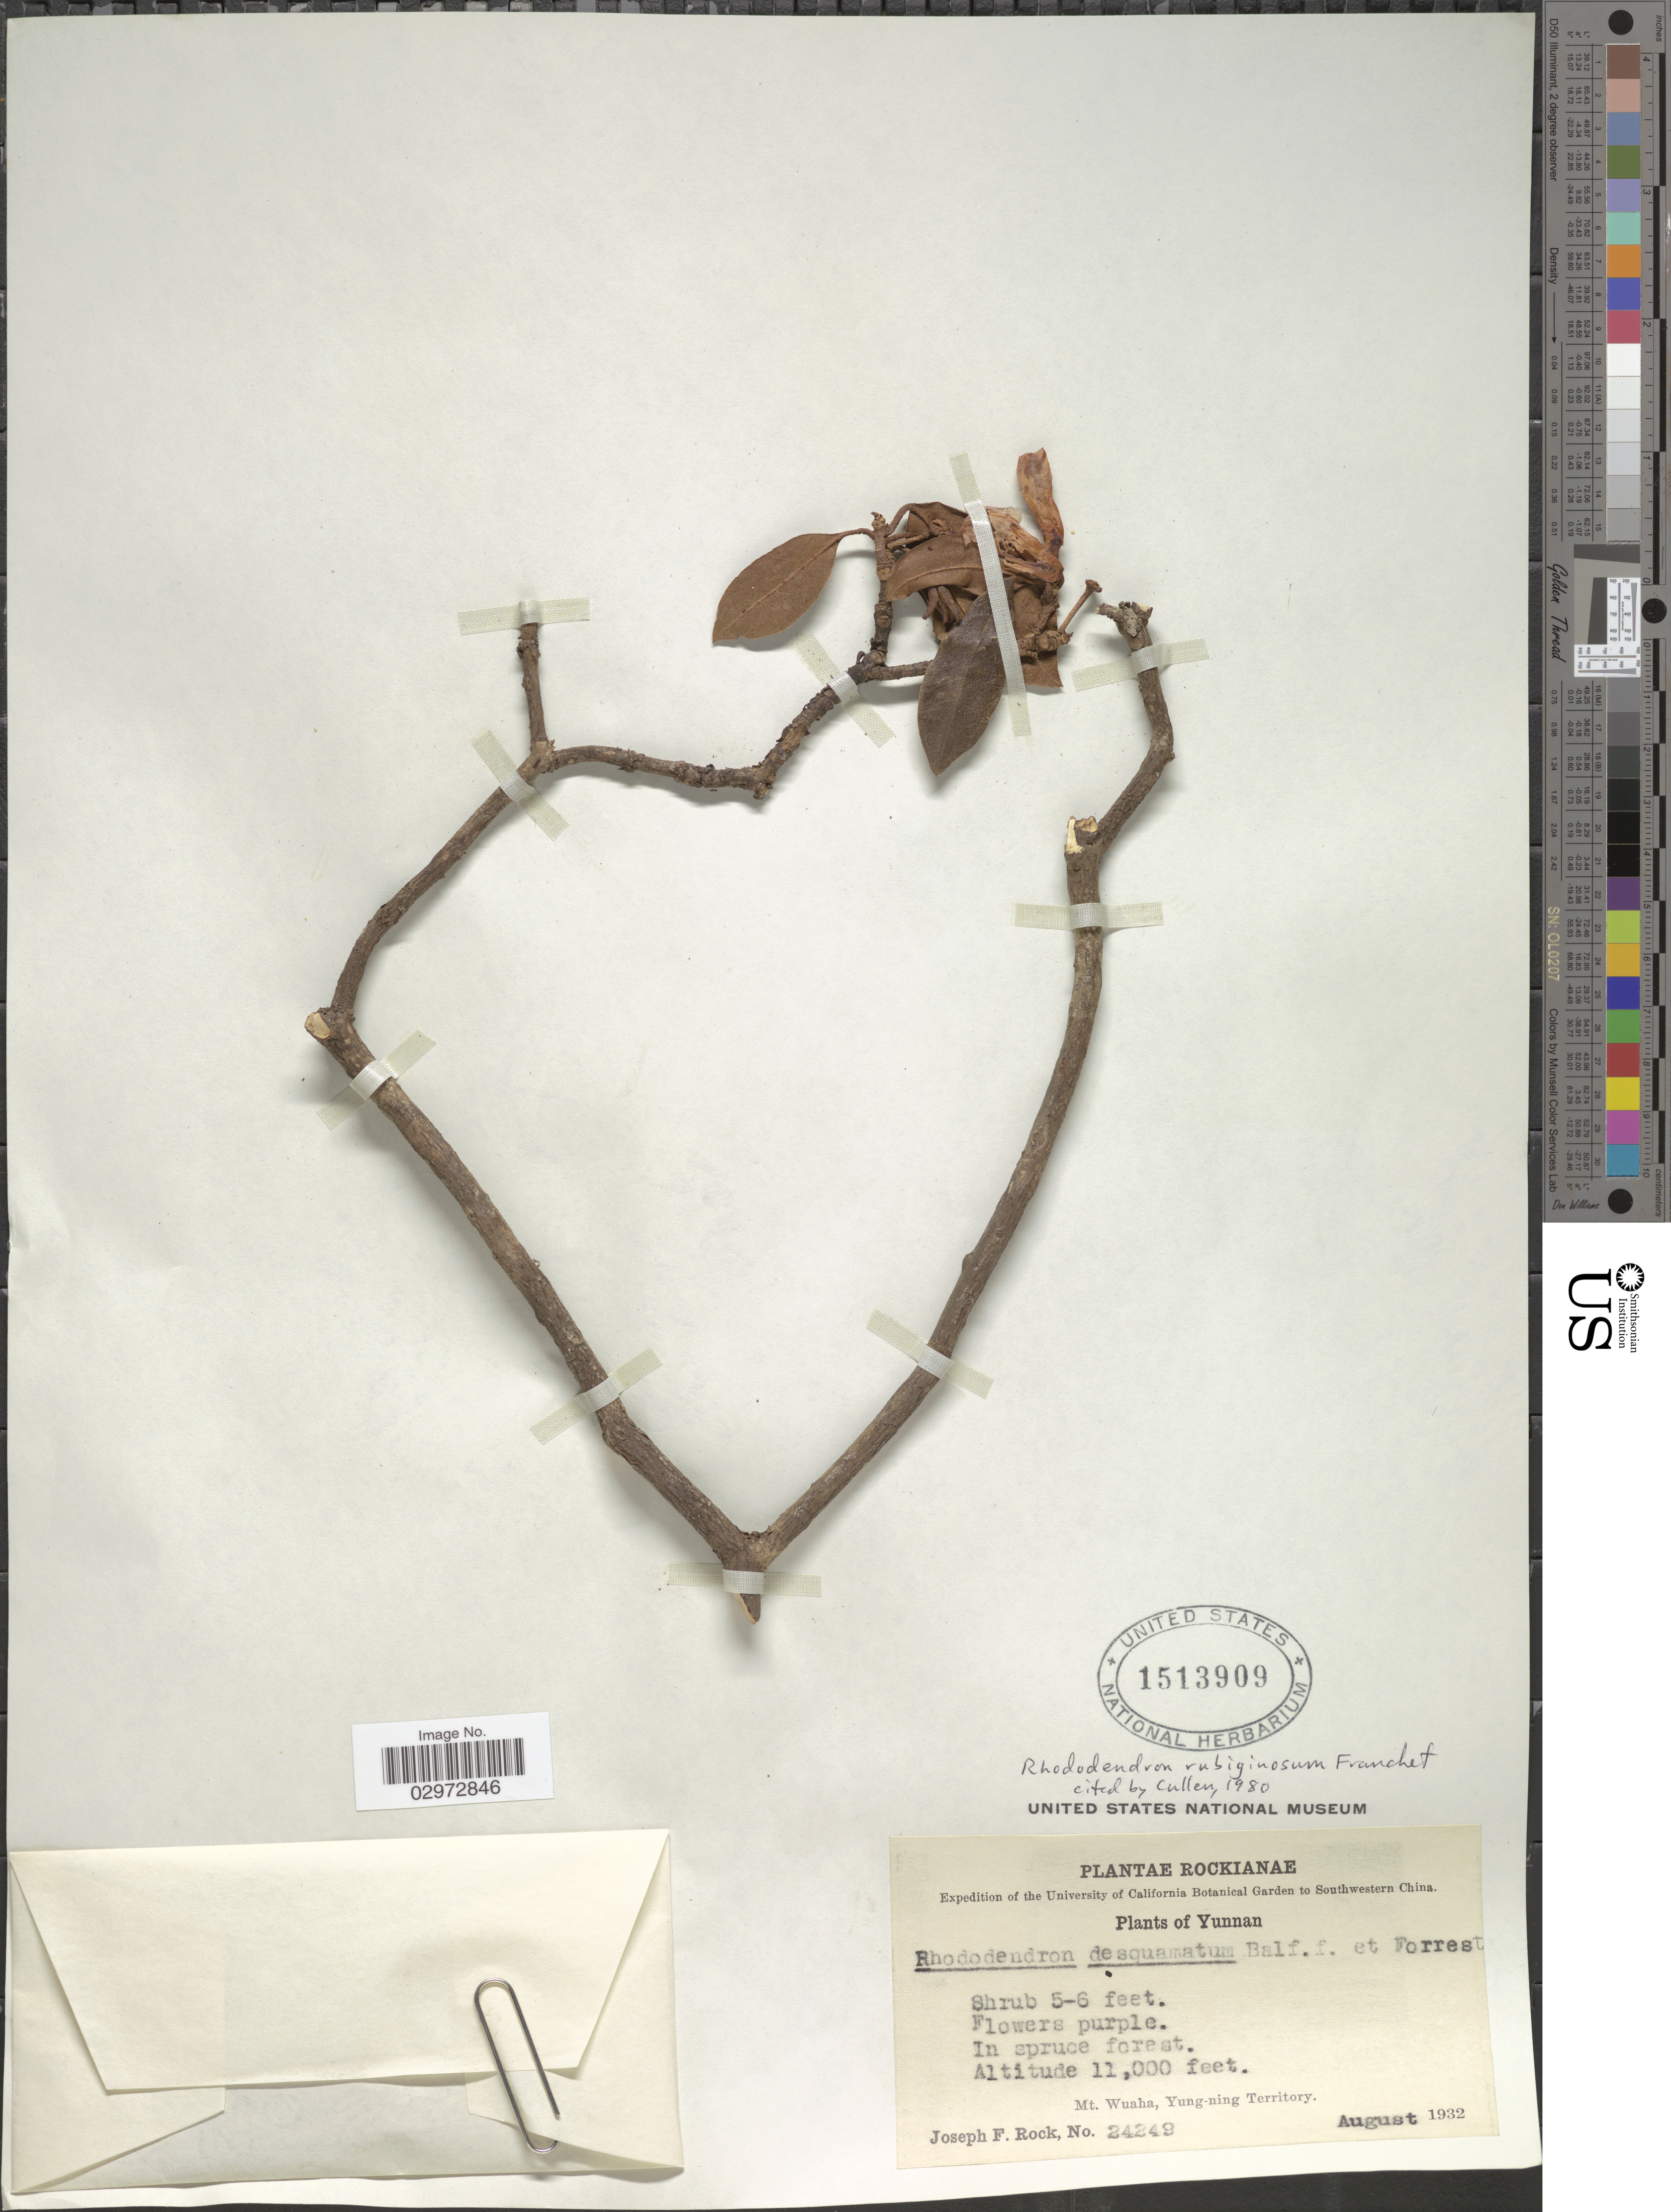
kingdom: Plantae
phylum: Tracheophyta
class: Magnoliopsida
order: Ericales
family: Ericaceae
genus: Rhododendron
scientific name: Rhododendron rubiginosum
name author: Franch.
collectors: J. F. Rock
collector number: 24249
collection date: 1923-08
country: China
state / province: Yunnan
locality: Southwestern China, Mt. Wuaha, Yung-ning Territory.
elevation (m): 3353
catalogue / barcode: US 1513909